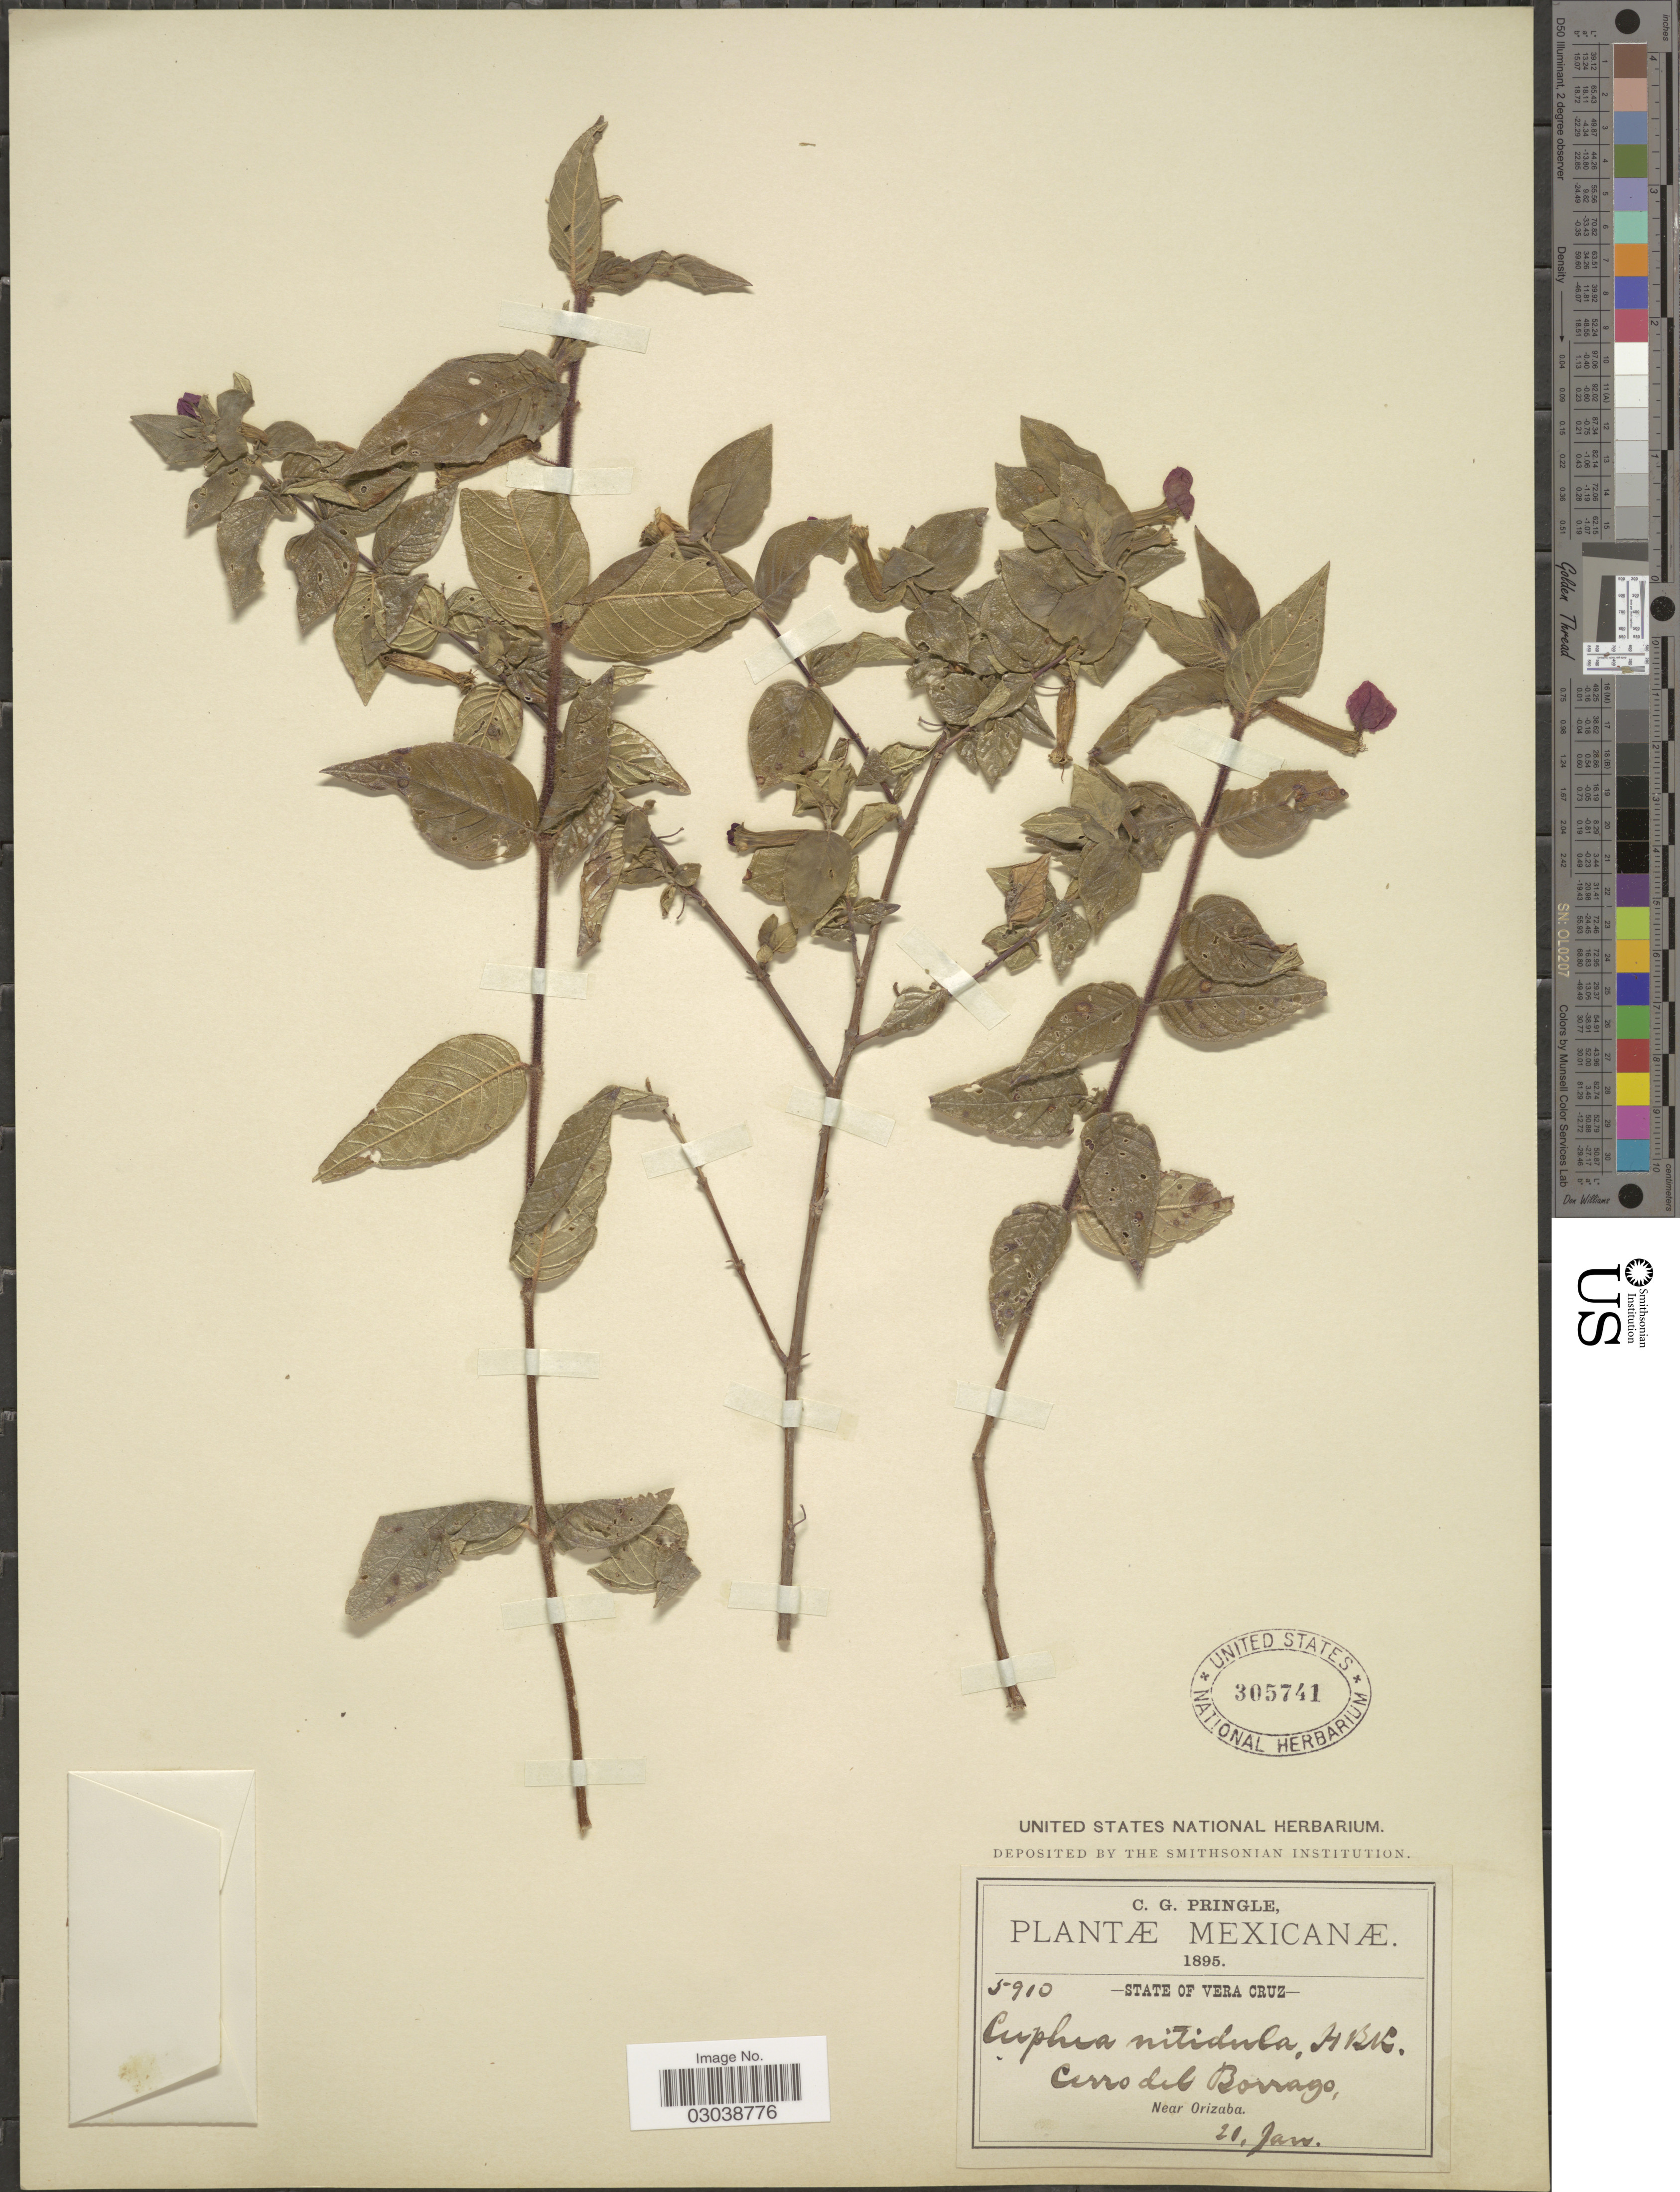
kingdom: Plantae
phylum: Tracheophyta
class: Magnoliopsida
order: Myrtales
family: Lythraceae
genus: Cuphea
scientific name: Cuphea nitidula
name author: Kunth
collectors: C. G. Pringle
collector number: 5910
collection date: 1895-01-21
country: Mexico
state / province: Veracruz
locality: State of Vera Cruz. Cerro del Borrejo, Near Orizaba.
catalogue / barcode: US 305741